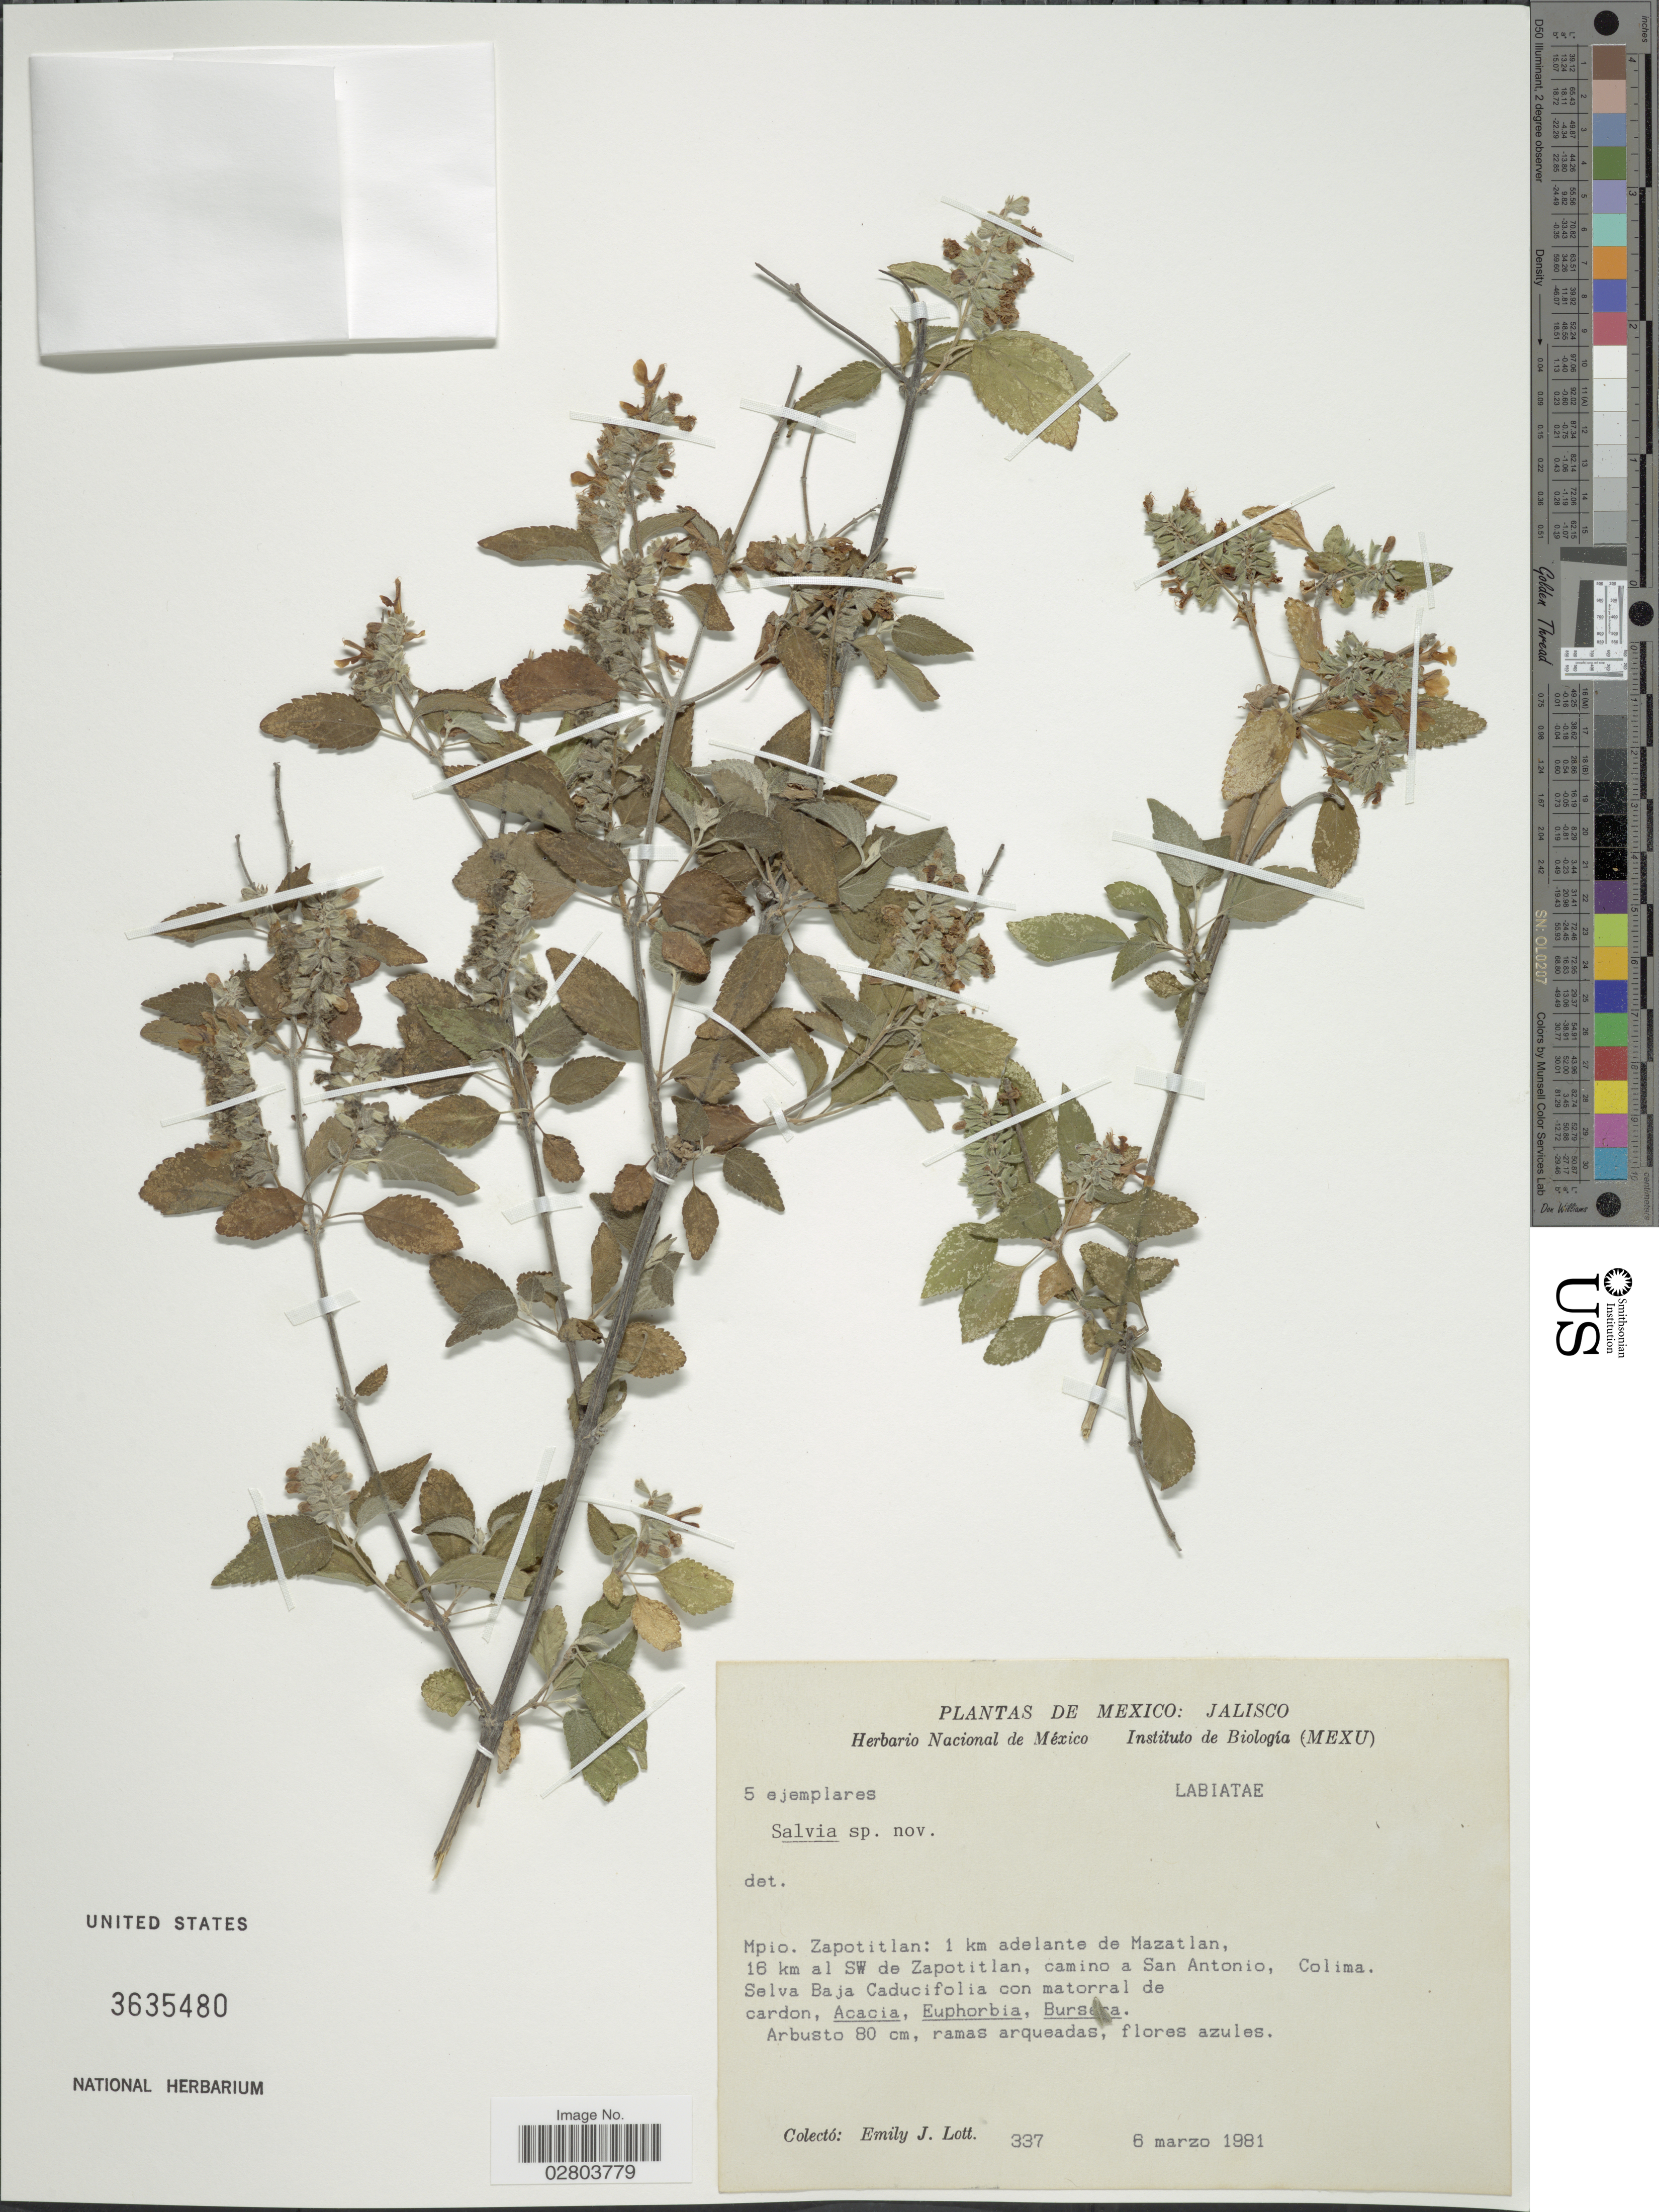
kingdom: Plantae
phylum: Tracheophyta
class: Magnoliopsida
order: Lamiales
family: Lamiaceae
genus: Salvia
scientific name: Salvia sp.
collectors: E. J. Lott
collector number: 337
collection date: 1981-03-06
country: Mexico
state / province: Jalisco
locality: Mpio. Zapotitlan: 1 km adelante de Mazatlan, 16 km al SW de Zapotitlan, camino a San Antonio, Colima. Selva Baja Caducifolia.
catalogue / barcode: US 3635480